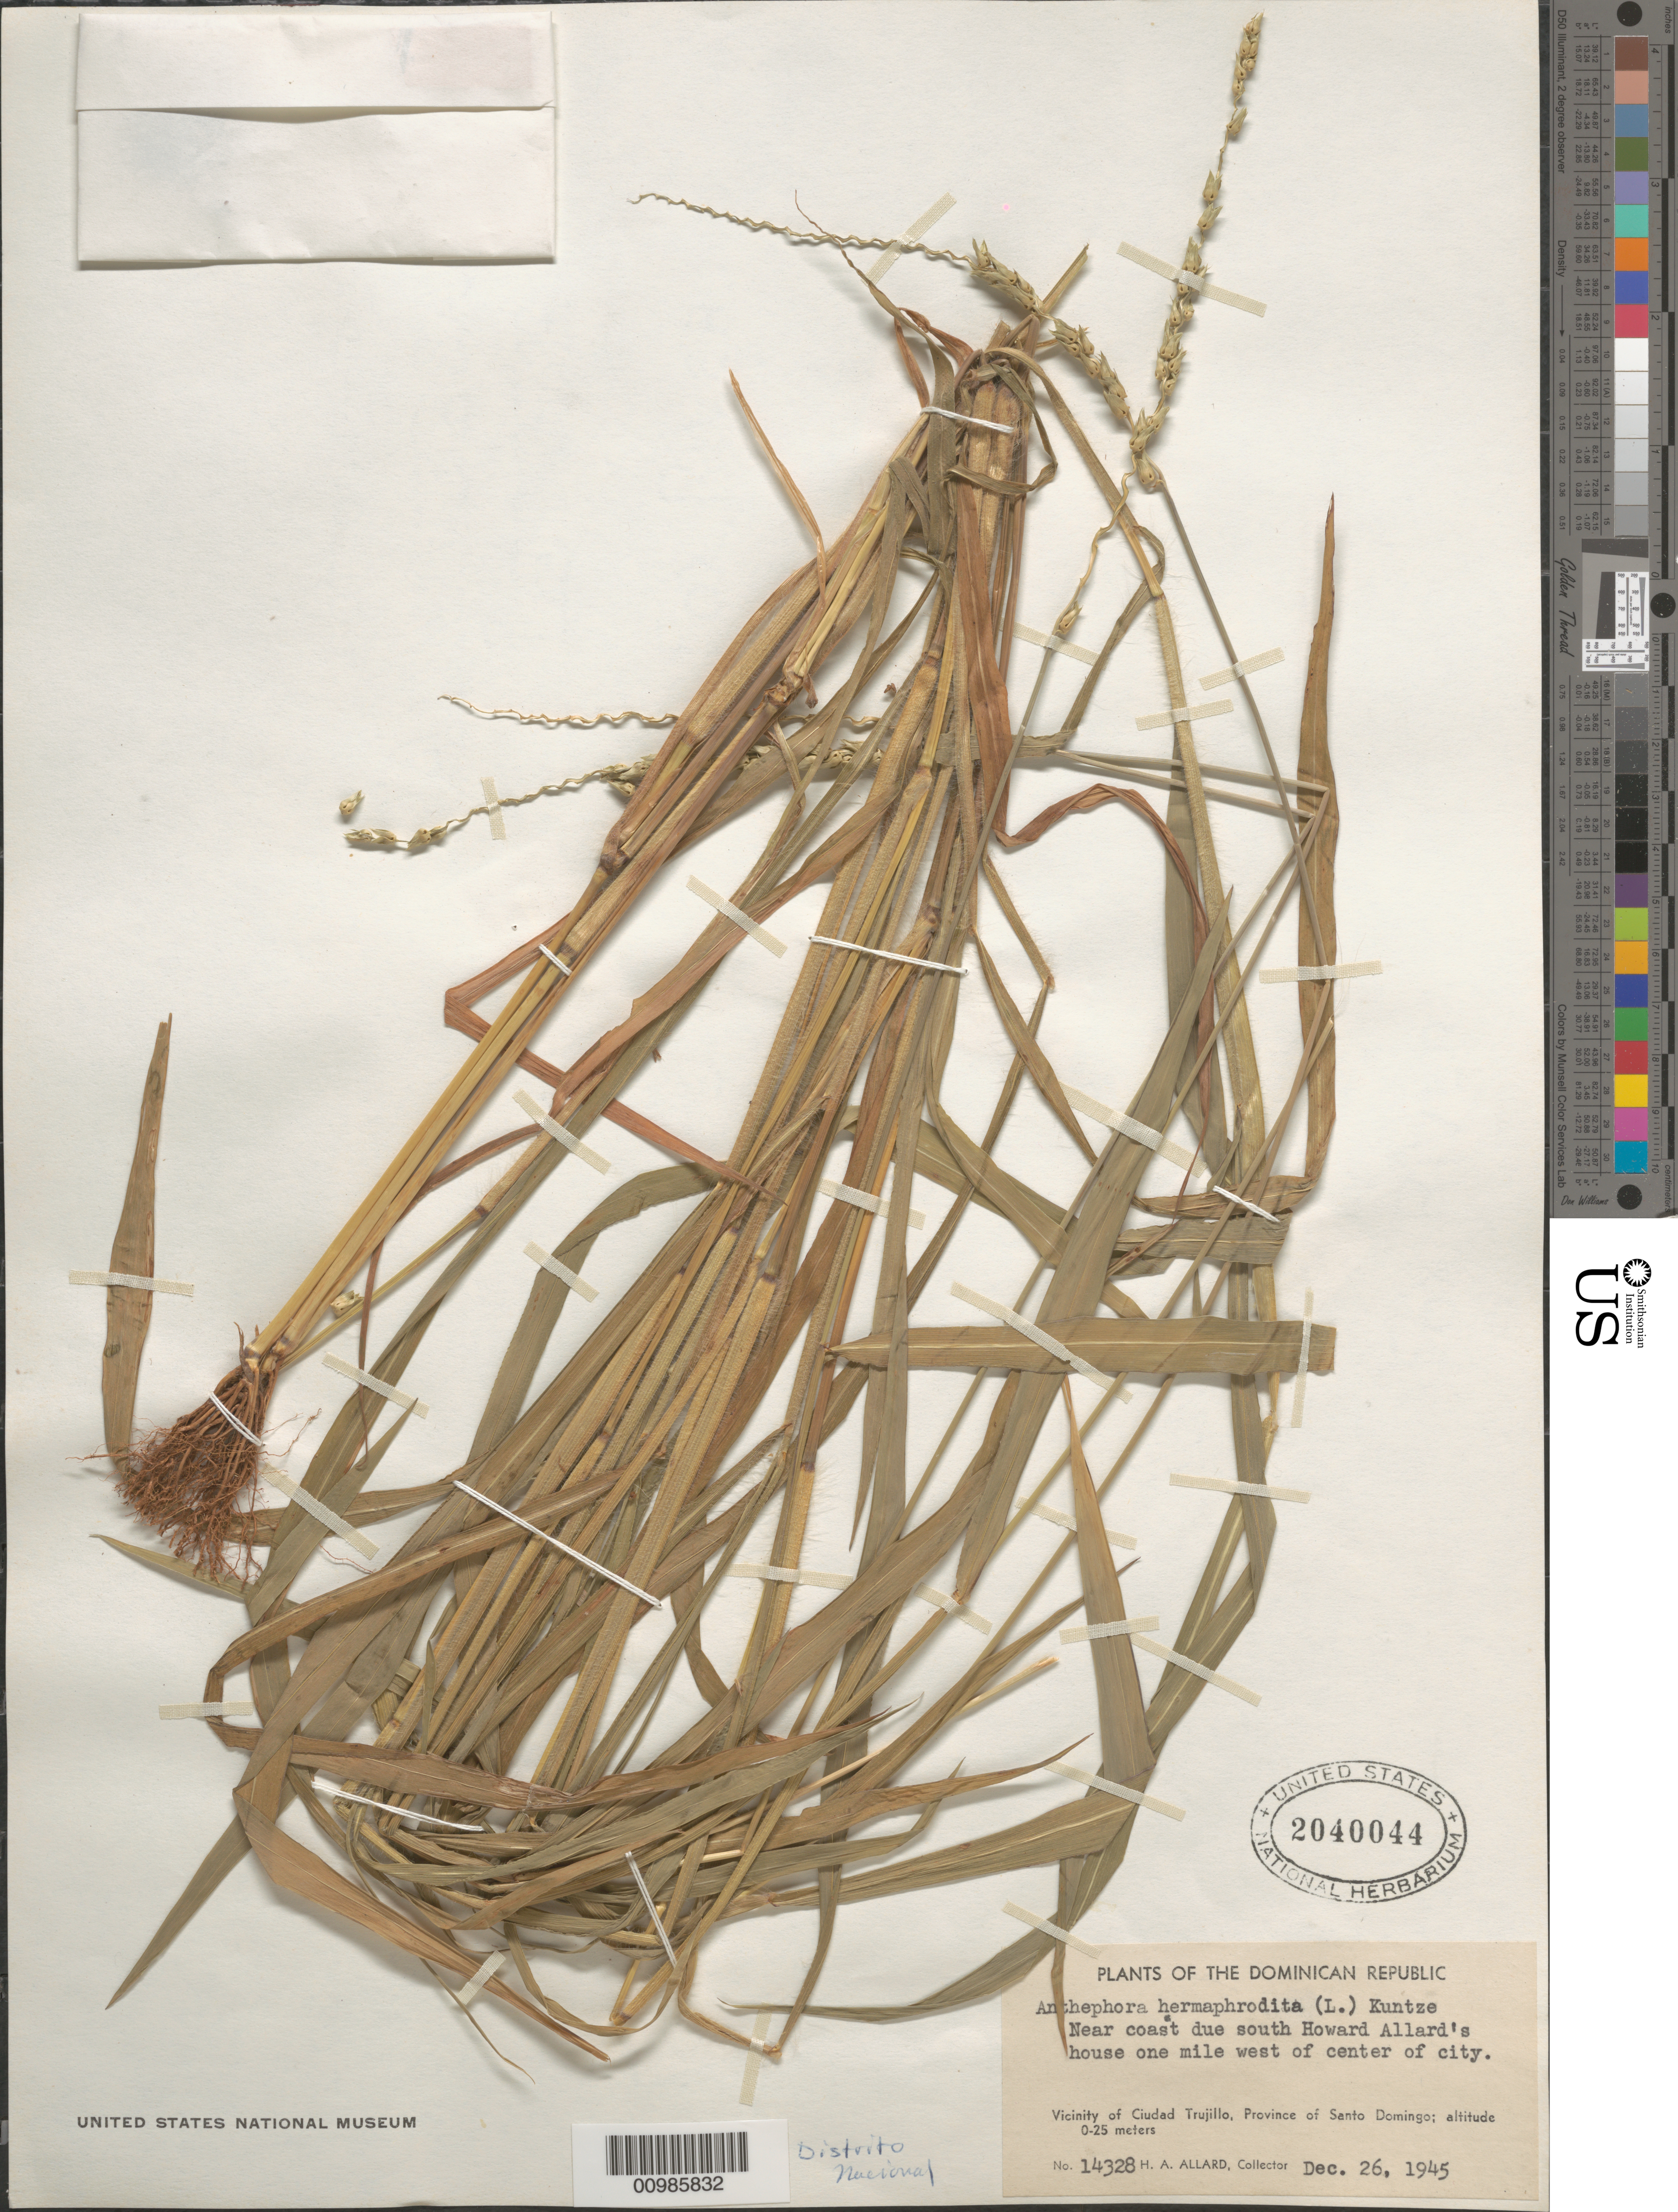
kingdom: Plantae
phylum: Tracheophyta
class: Liliopsida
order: Poales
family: Poaceae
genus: Anthephora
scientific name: Anthephora hermaphrodita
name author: (L.) Kuntze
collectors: H. A. Allard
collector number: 14328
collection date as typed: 26 Dec 1945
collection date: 1945-12-26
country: Dominican Republic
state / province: Distrito Nacional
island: Hispaniola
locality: Vicinity of Santo Domingo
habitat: near coast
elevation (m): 0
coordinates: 0 N, 0 E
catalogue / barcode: US 2040044